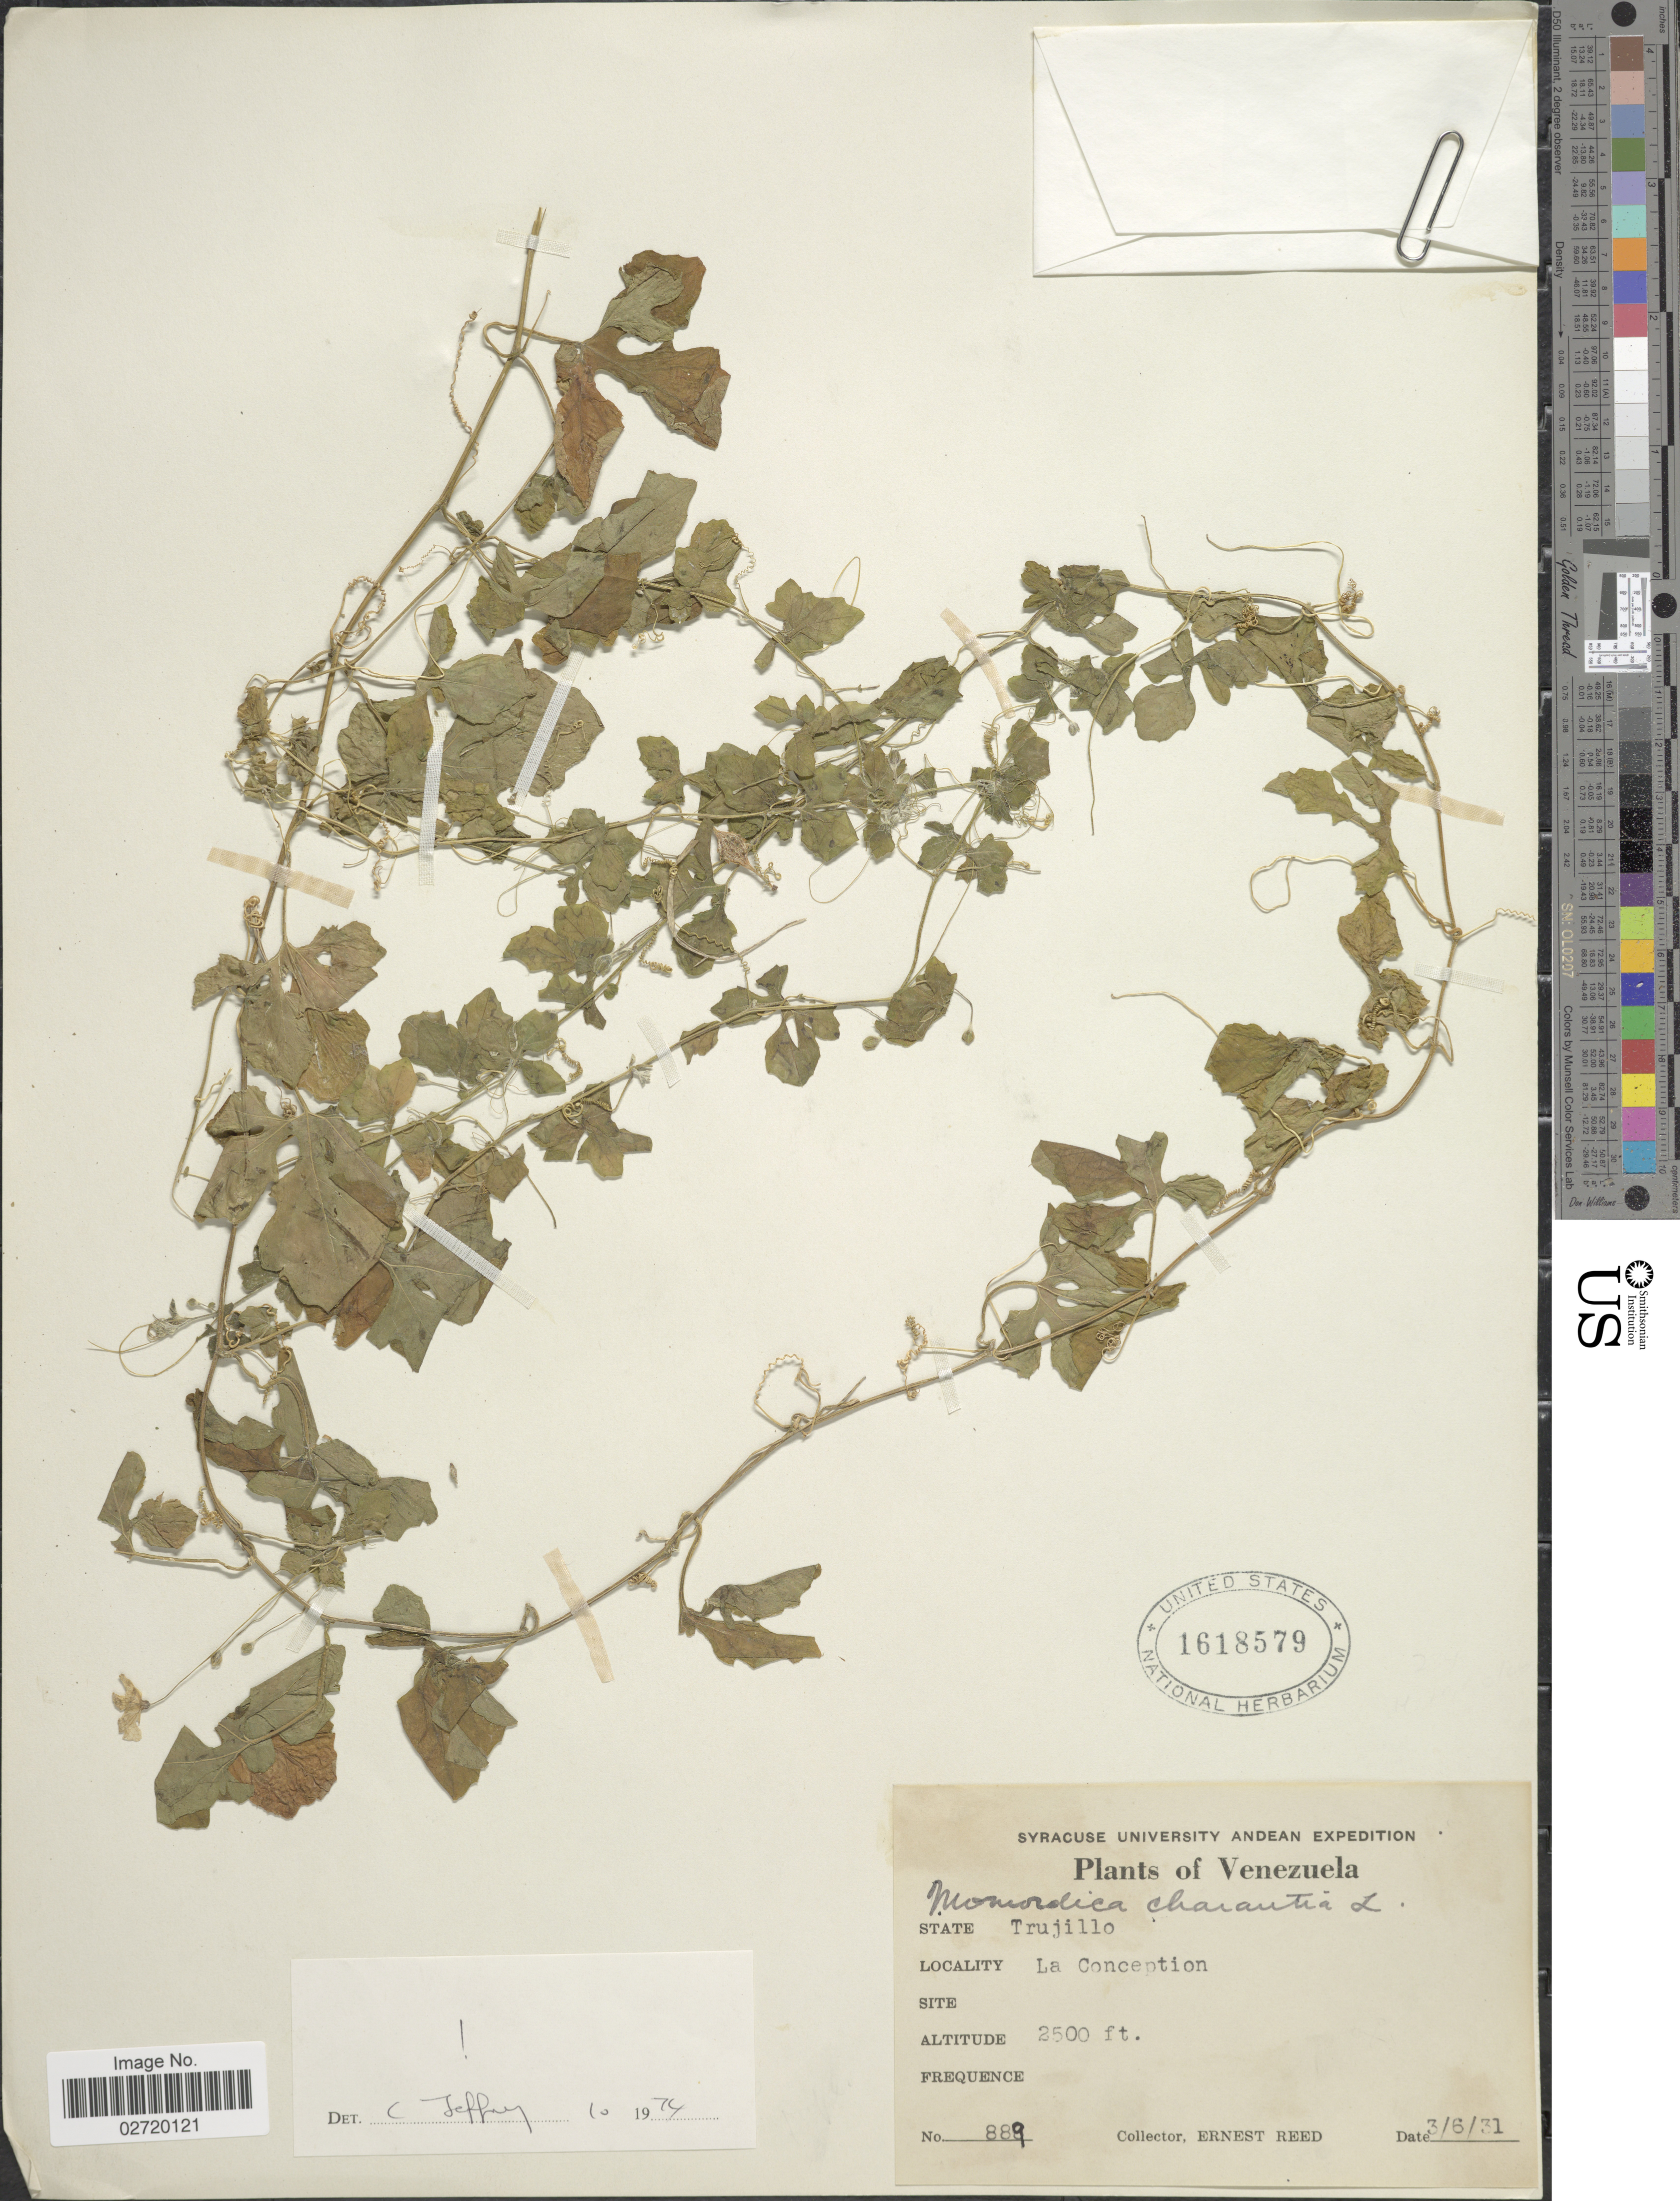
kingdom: Plantae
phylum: Tracheophyta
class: Magnoliopsida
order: Cucurbitales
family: Cucurbitaceae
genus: Momordica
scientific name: Momordica charantia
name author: L.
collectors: E. Reed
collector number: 889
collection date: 1931-06-03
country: Venezuela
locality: La Concepcion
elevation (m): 762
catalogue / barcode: US 1618579